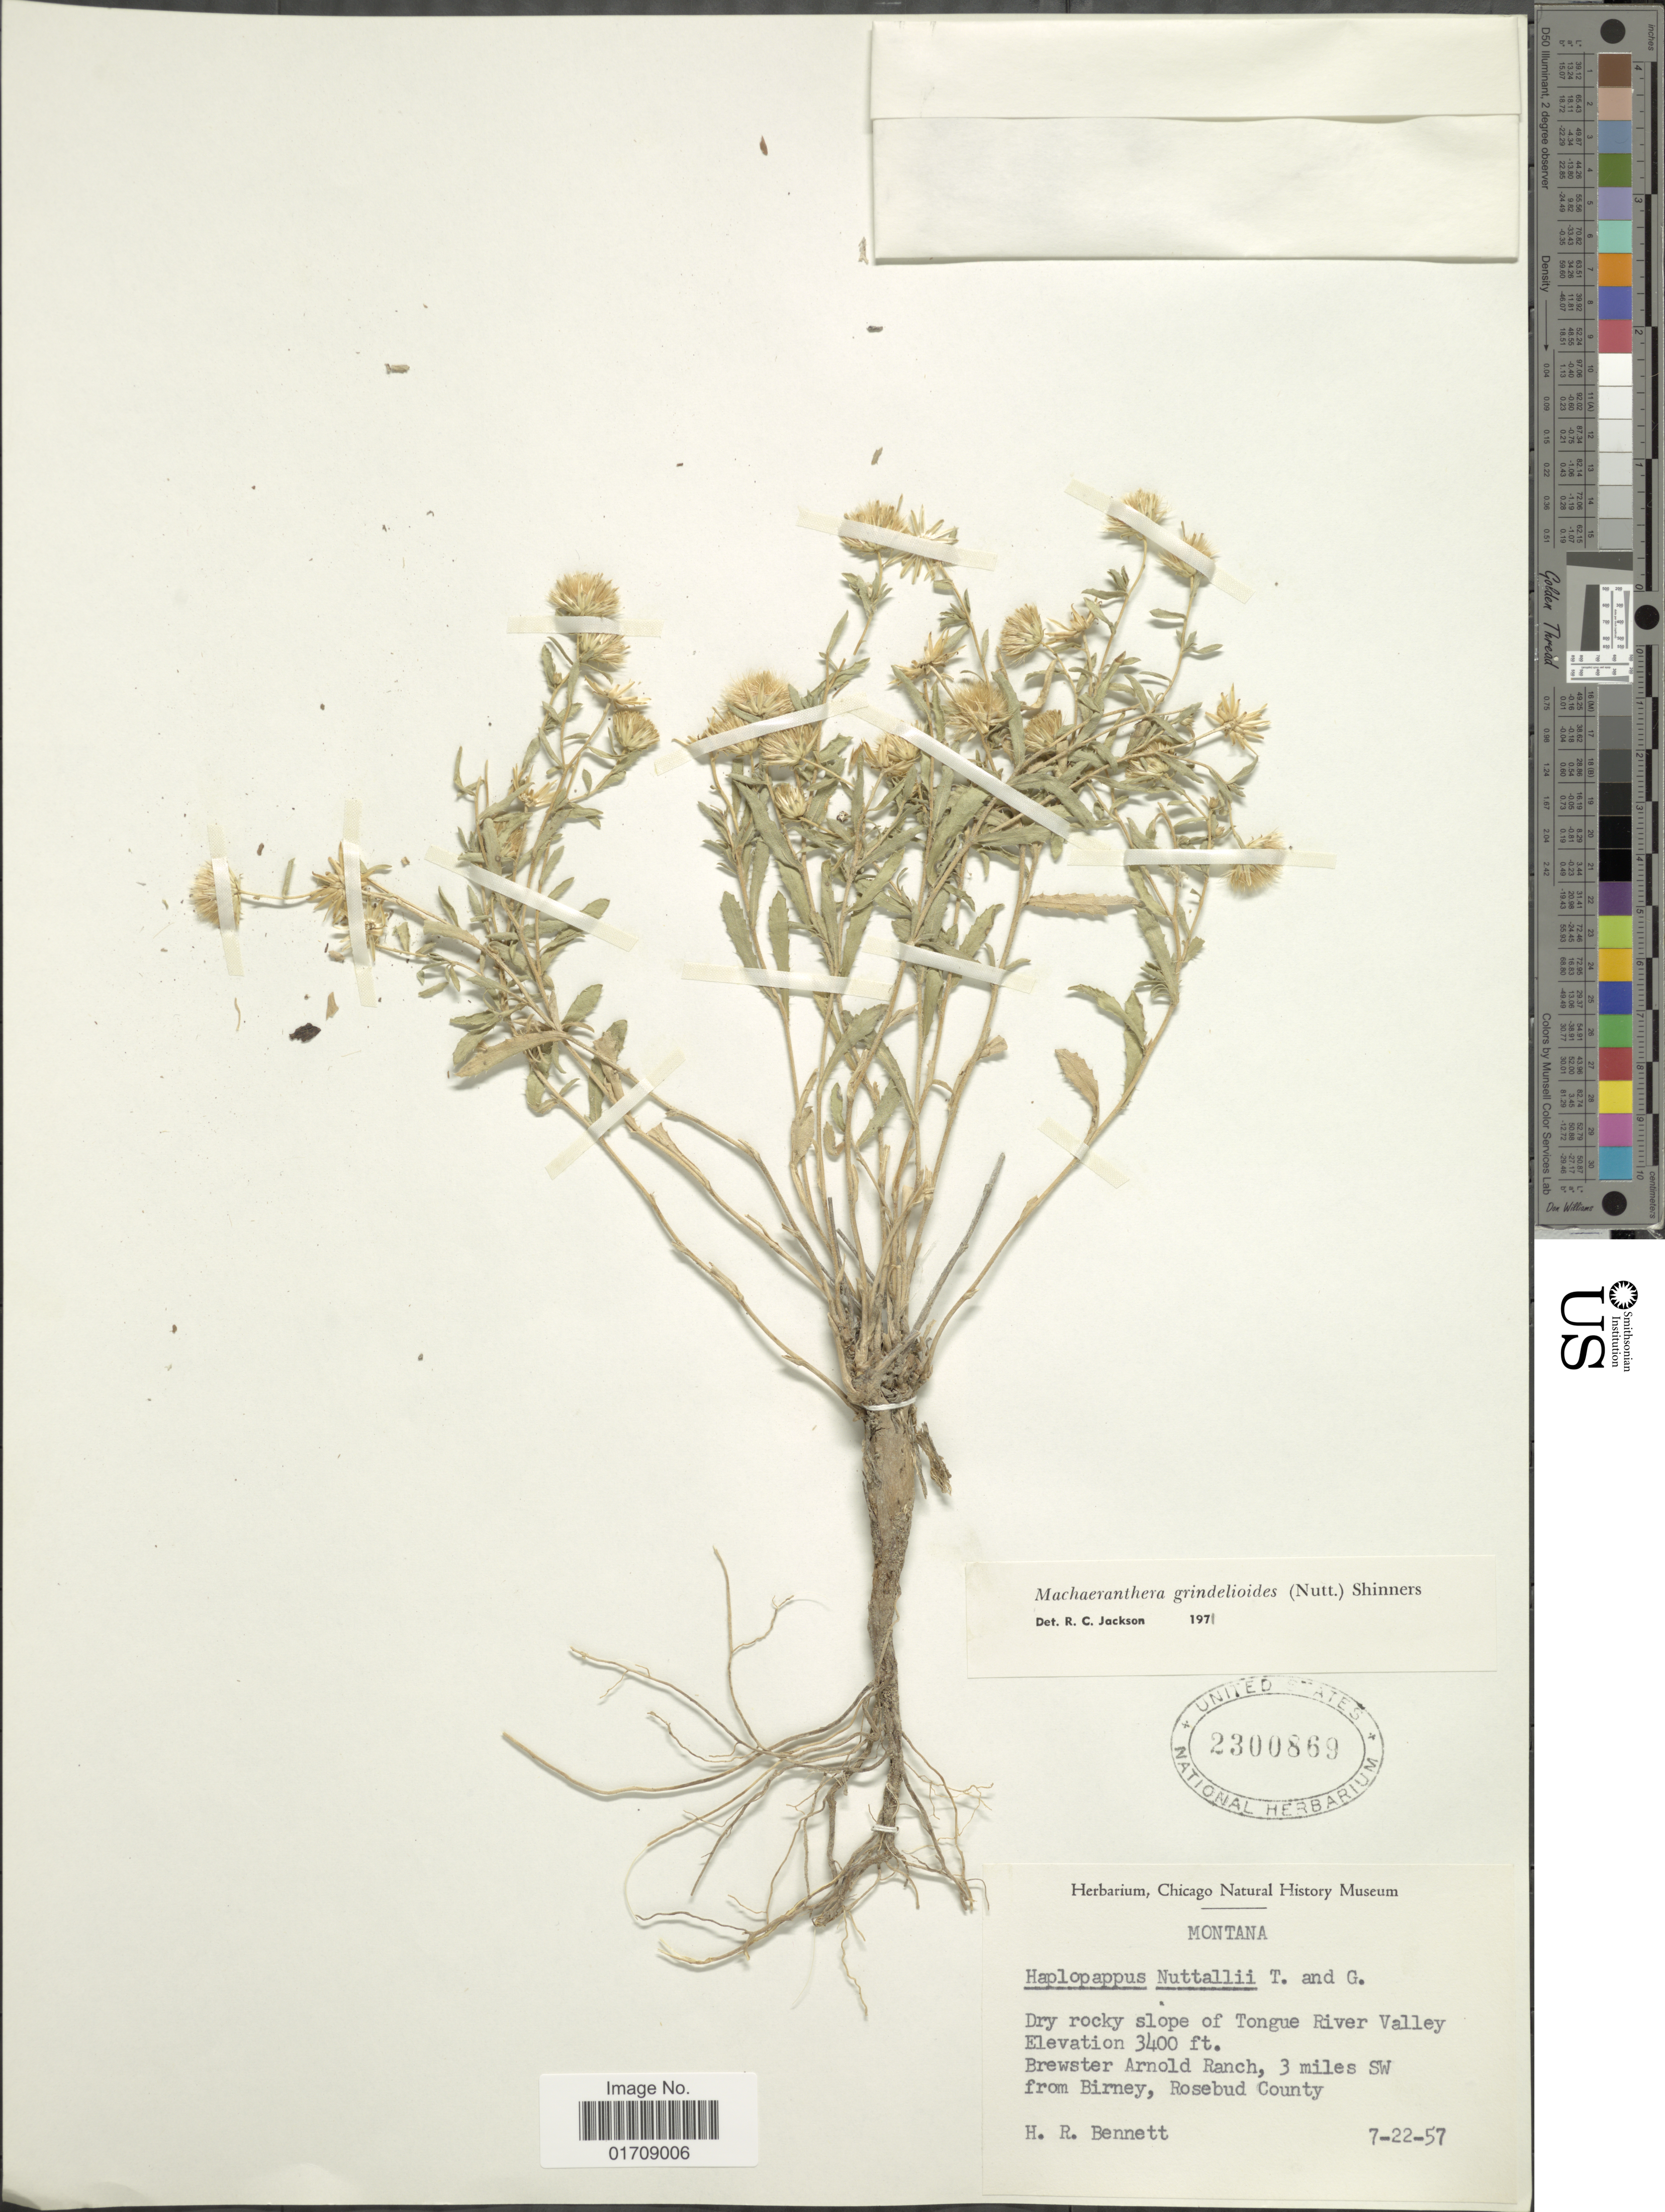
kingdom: Plantae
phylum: Tracheophyta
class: Magnoliopsida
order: Asterales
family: Asteraceae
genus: Machaeranthera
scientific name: Machaeranthera grindelioides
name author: (Nutt.) Shinners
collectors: H. R. Bennett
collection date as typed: Transcribed d/m/y: 22/7/57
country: United States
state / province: Montana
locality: Slope of Tongue River Valley, Brewster Arnold Ranch, 3 miles SW from Birney, Rosebud County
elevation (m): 1036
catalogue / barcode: US 2300869